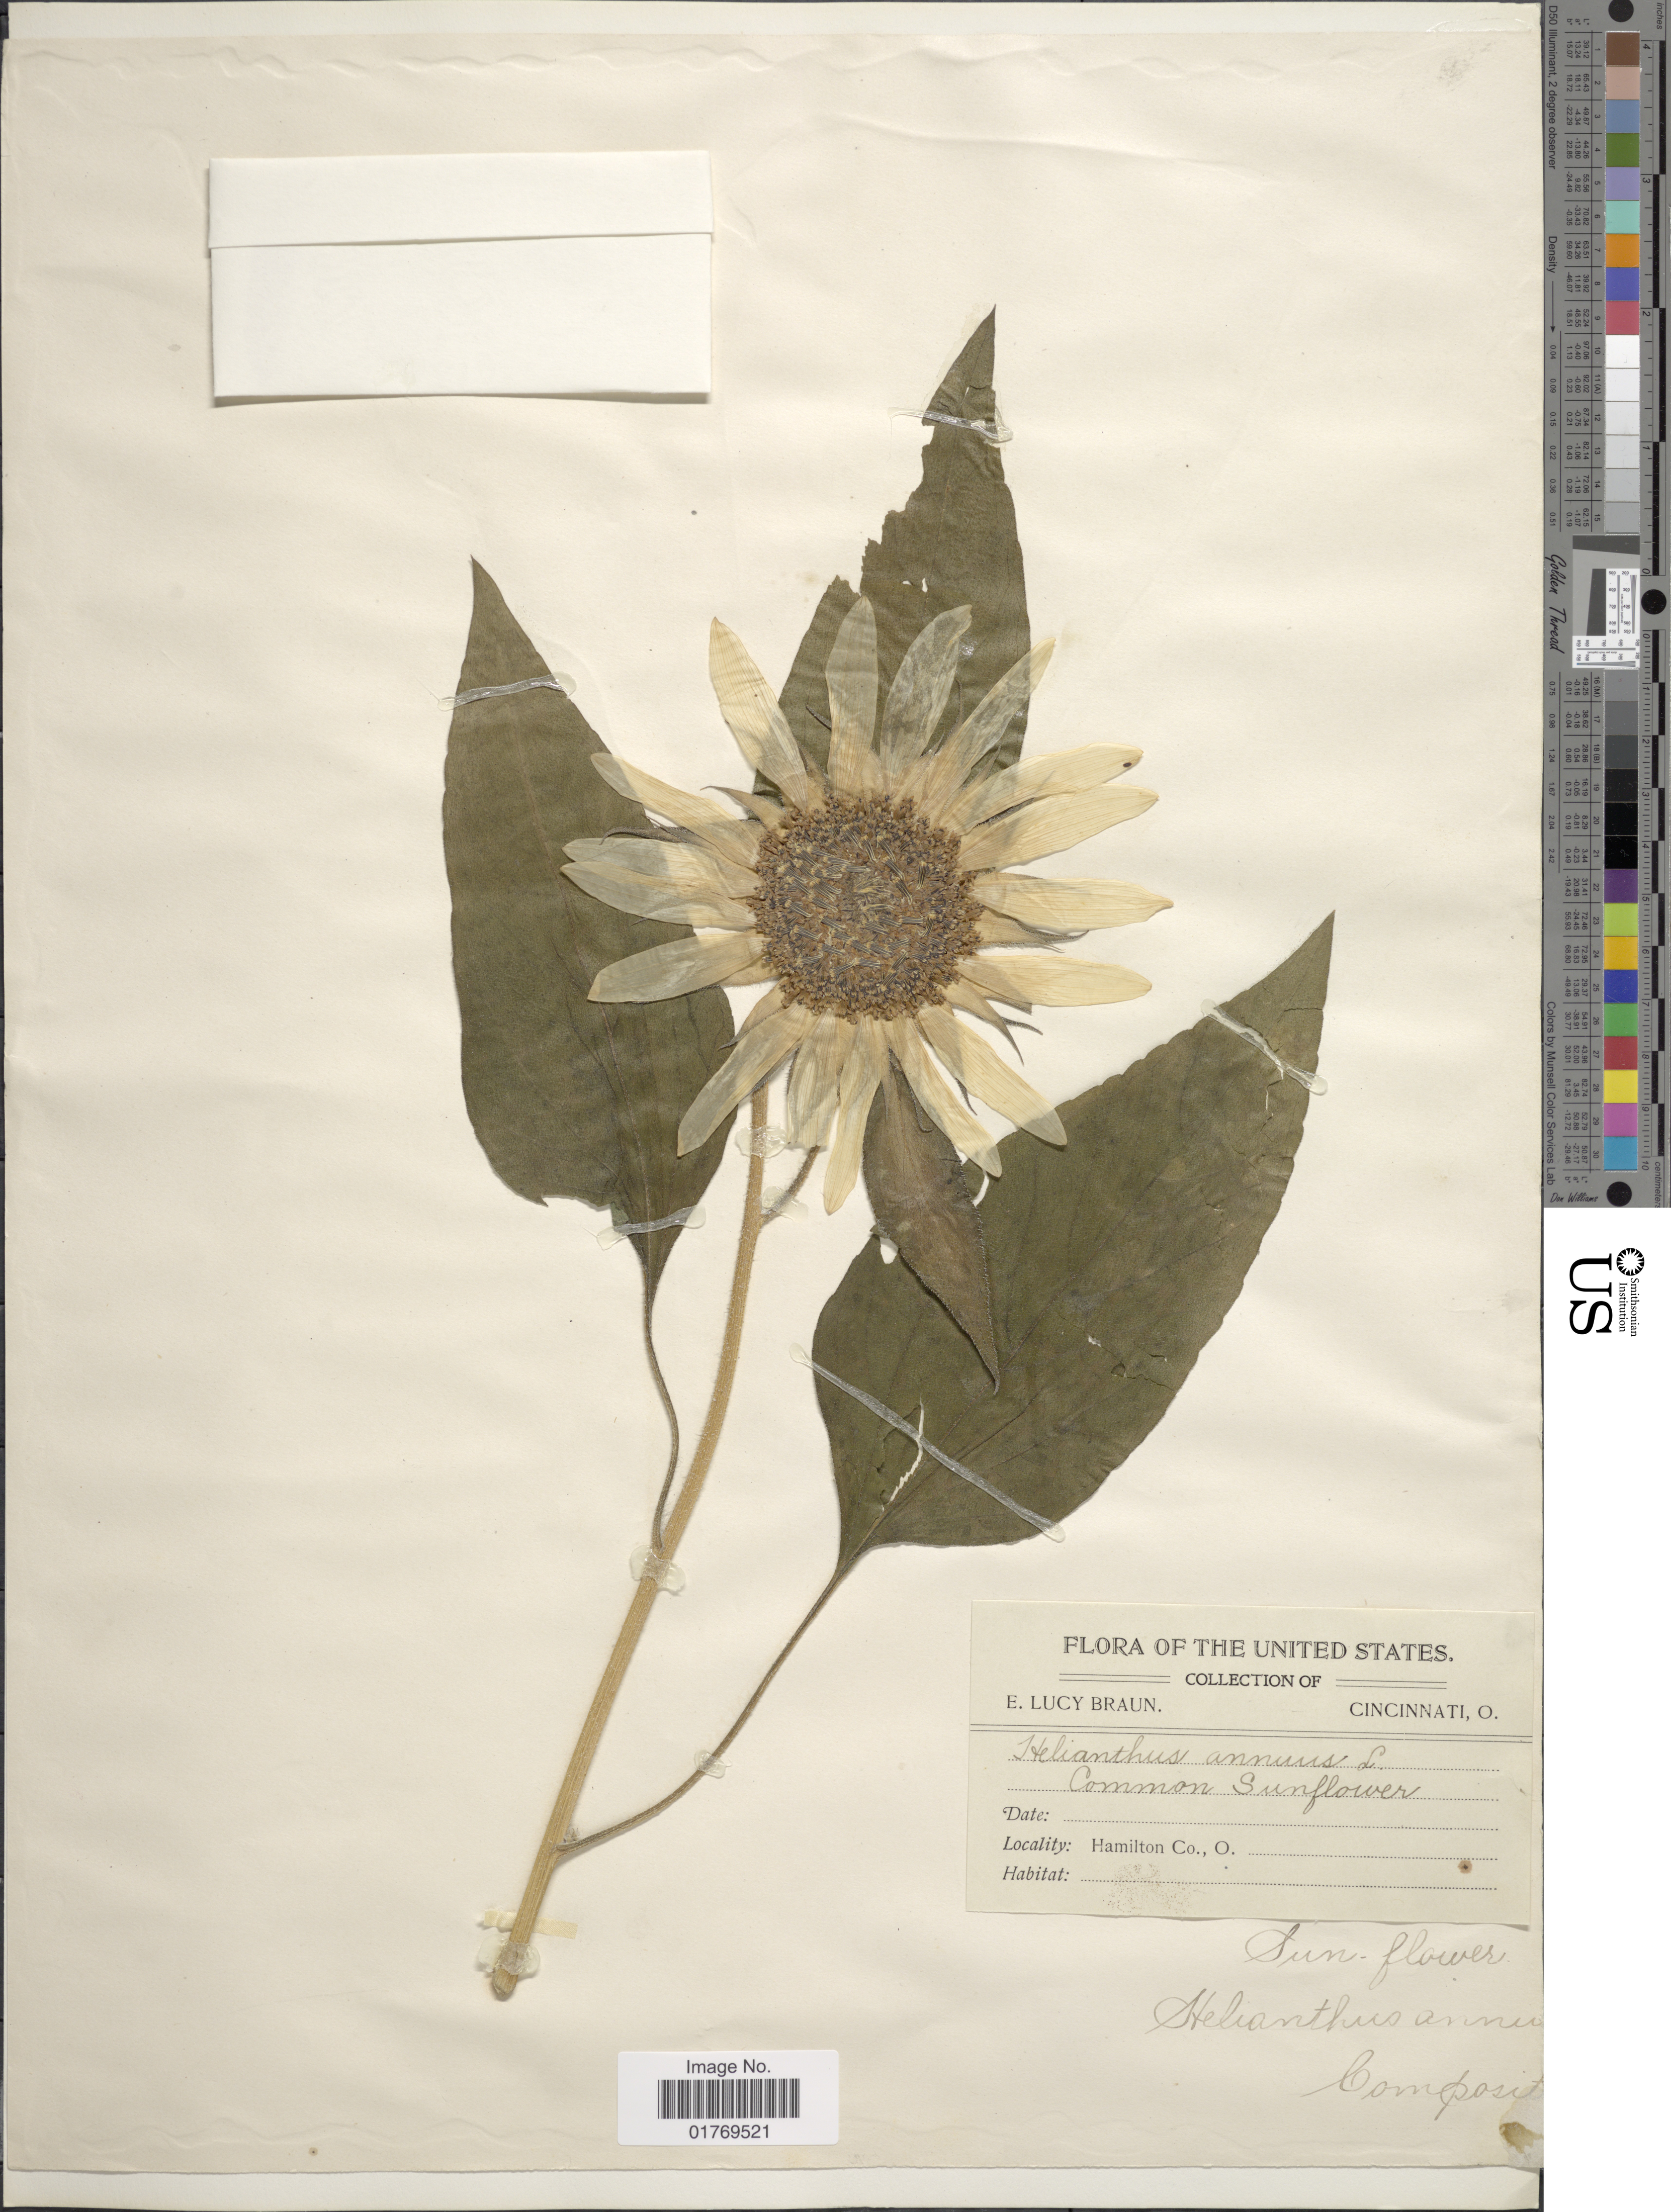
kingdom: Plantae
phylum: Tracheophyta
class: Magnoliopsida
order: Asterales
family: Asteraceae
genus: Helianthus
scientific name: Helianthus annuus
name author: L.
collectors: E. L. Braun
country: United States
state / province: Ohio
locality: Hamilton Co., O.